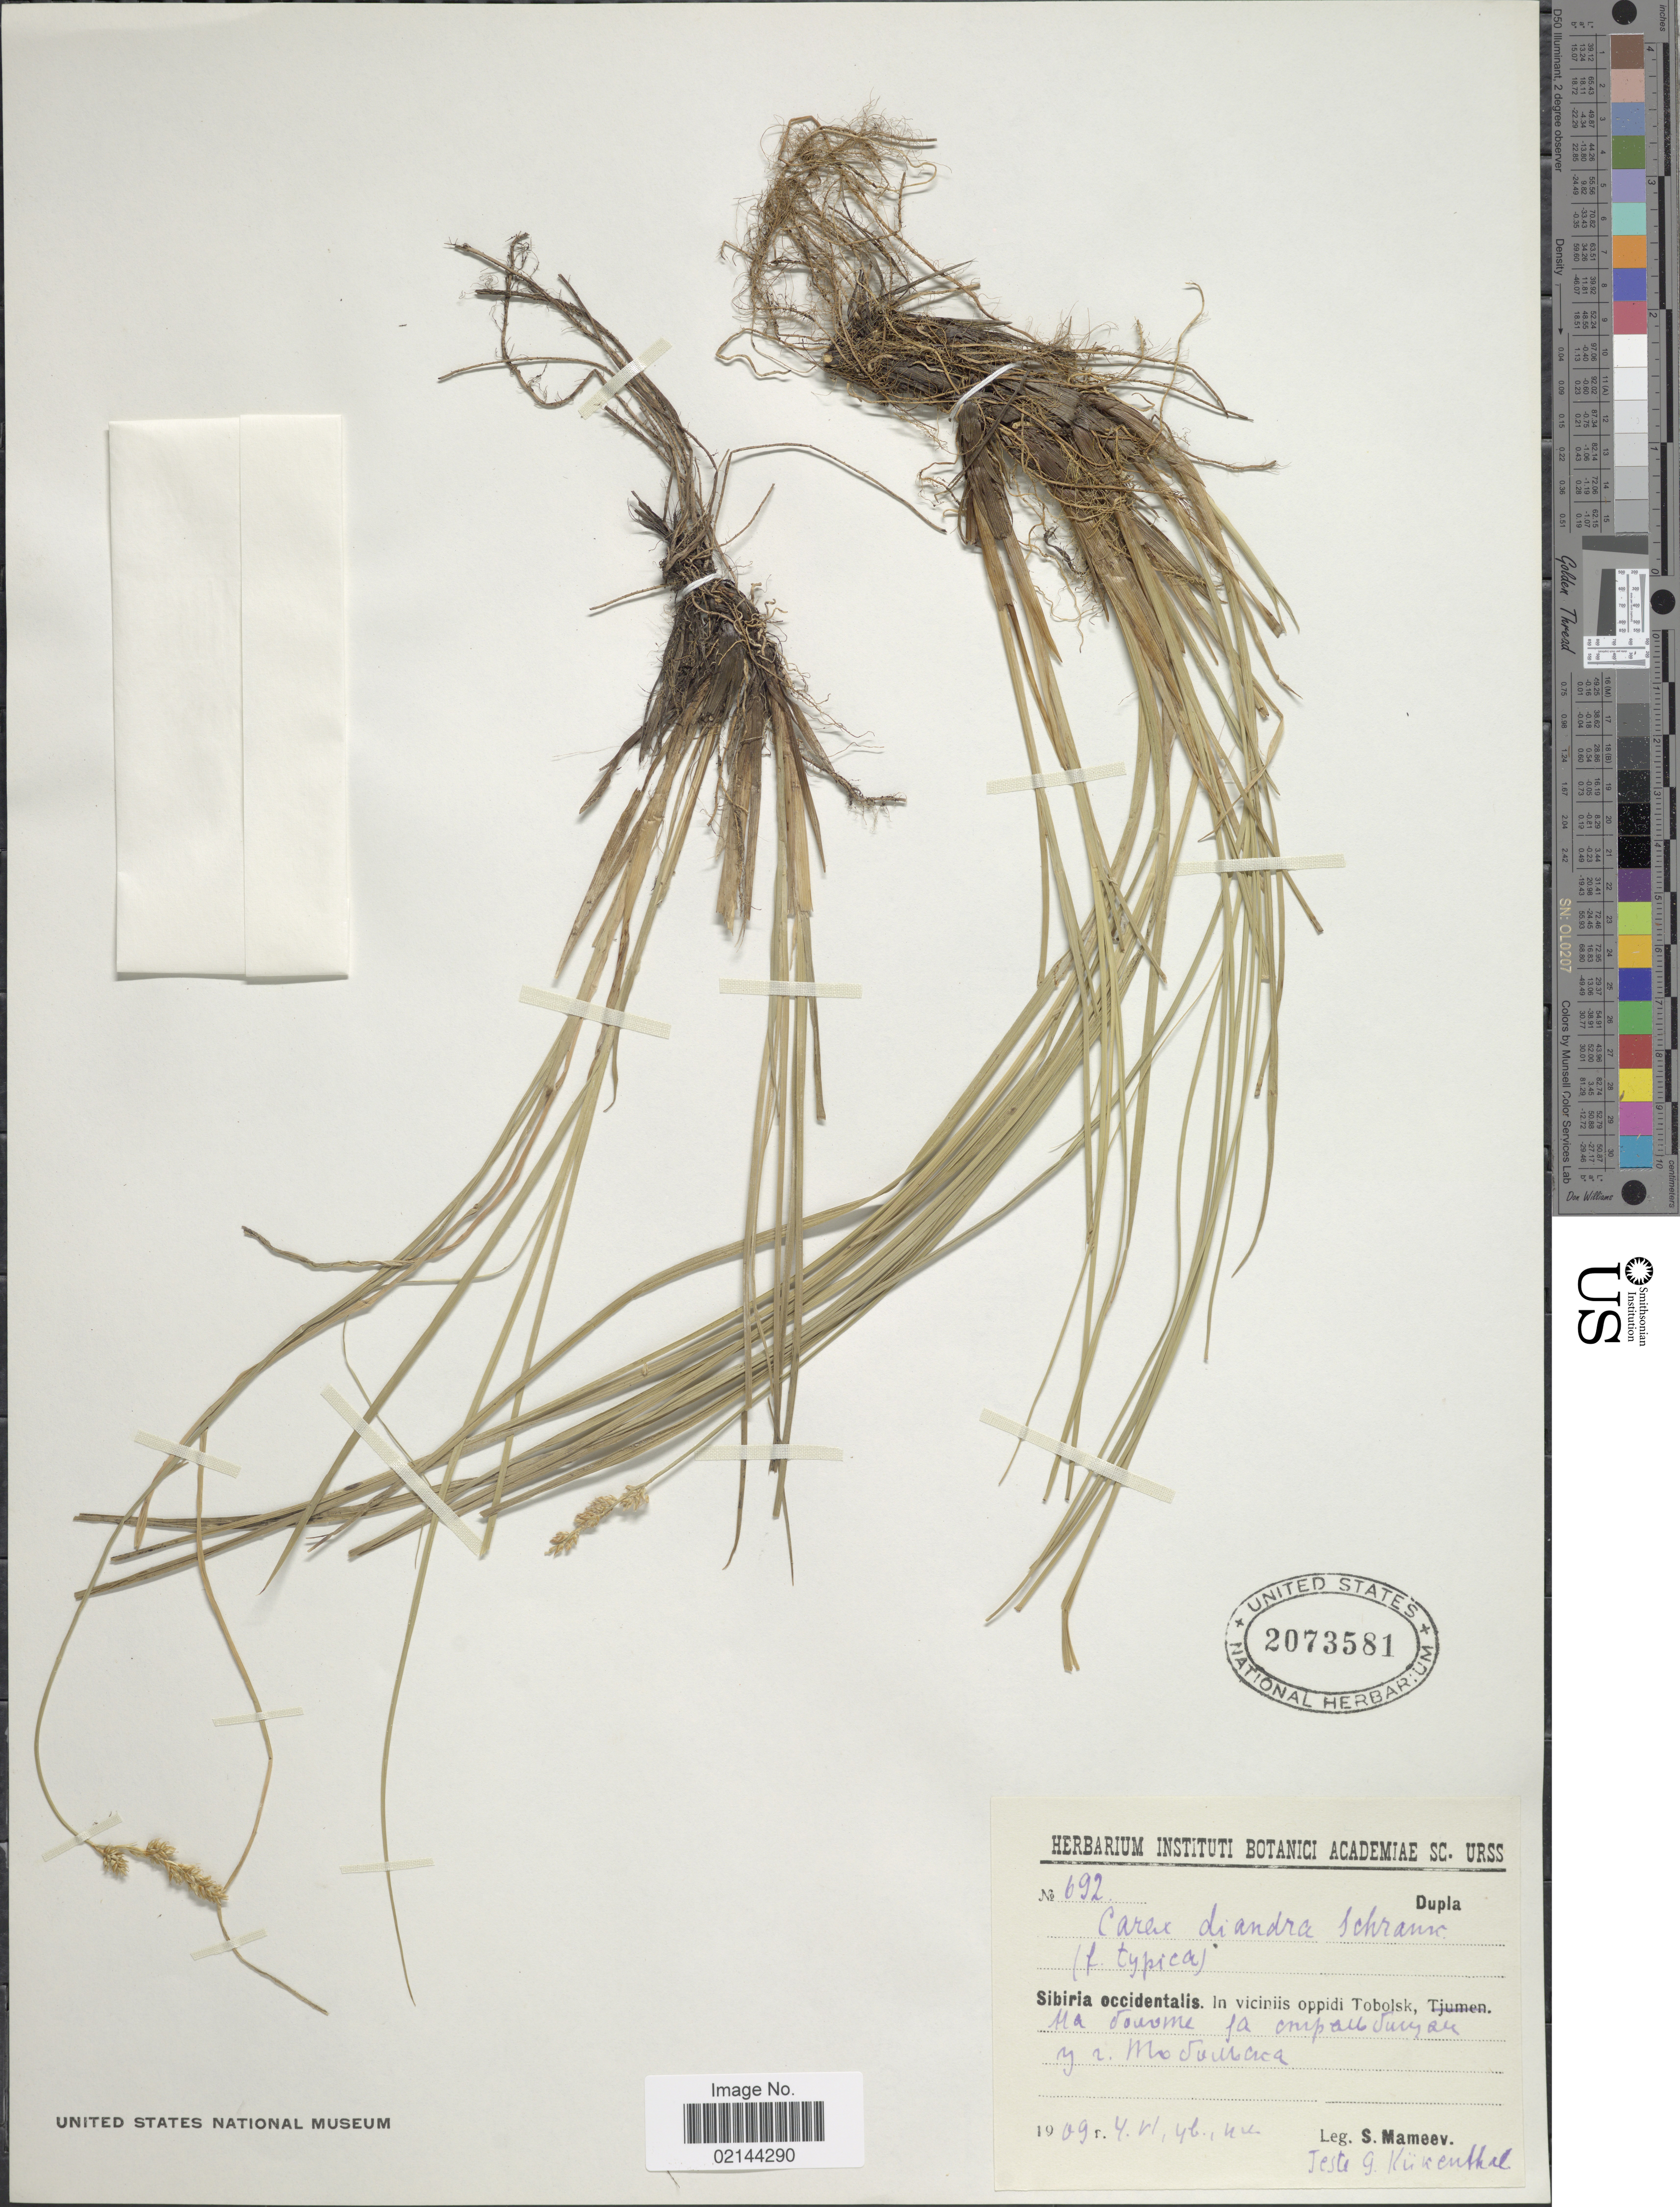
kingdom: Plantae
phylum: Tracheophyta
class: Liliopsida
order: Poales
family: Cyperaceae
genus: Carex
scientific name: Carex diandra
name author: Schrank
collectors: S. Mameev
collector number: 692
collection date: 1909-06-04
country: Russian Federation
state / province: Tyumen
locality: Sibiria occidentalis, In viciniis oppido Tobolsk. X.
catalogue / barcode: US 2073581